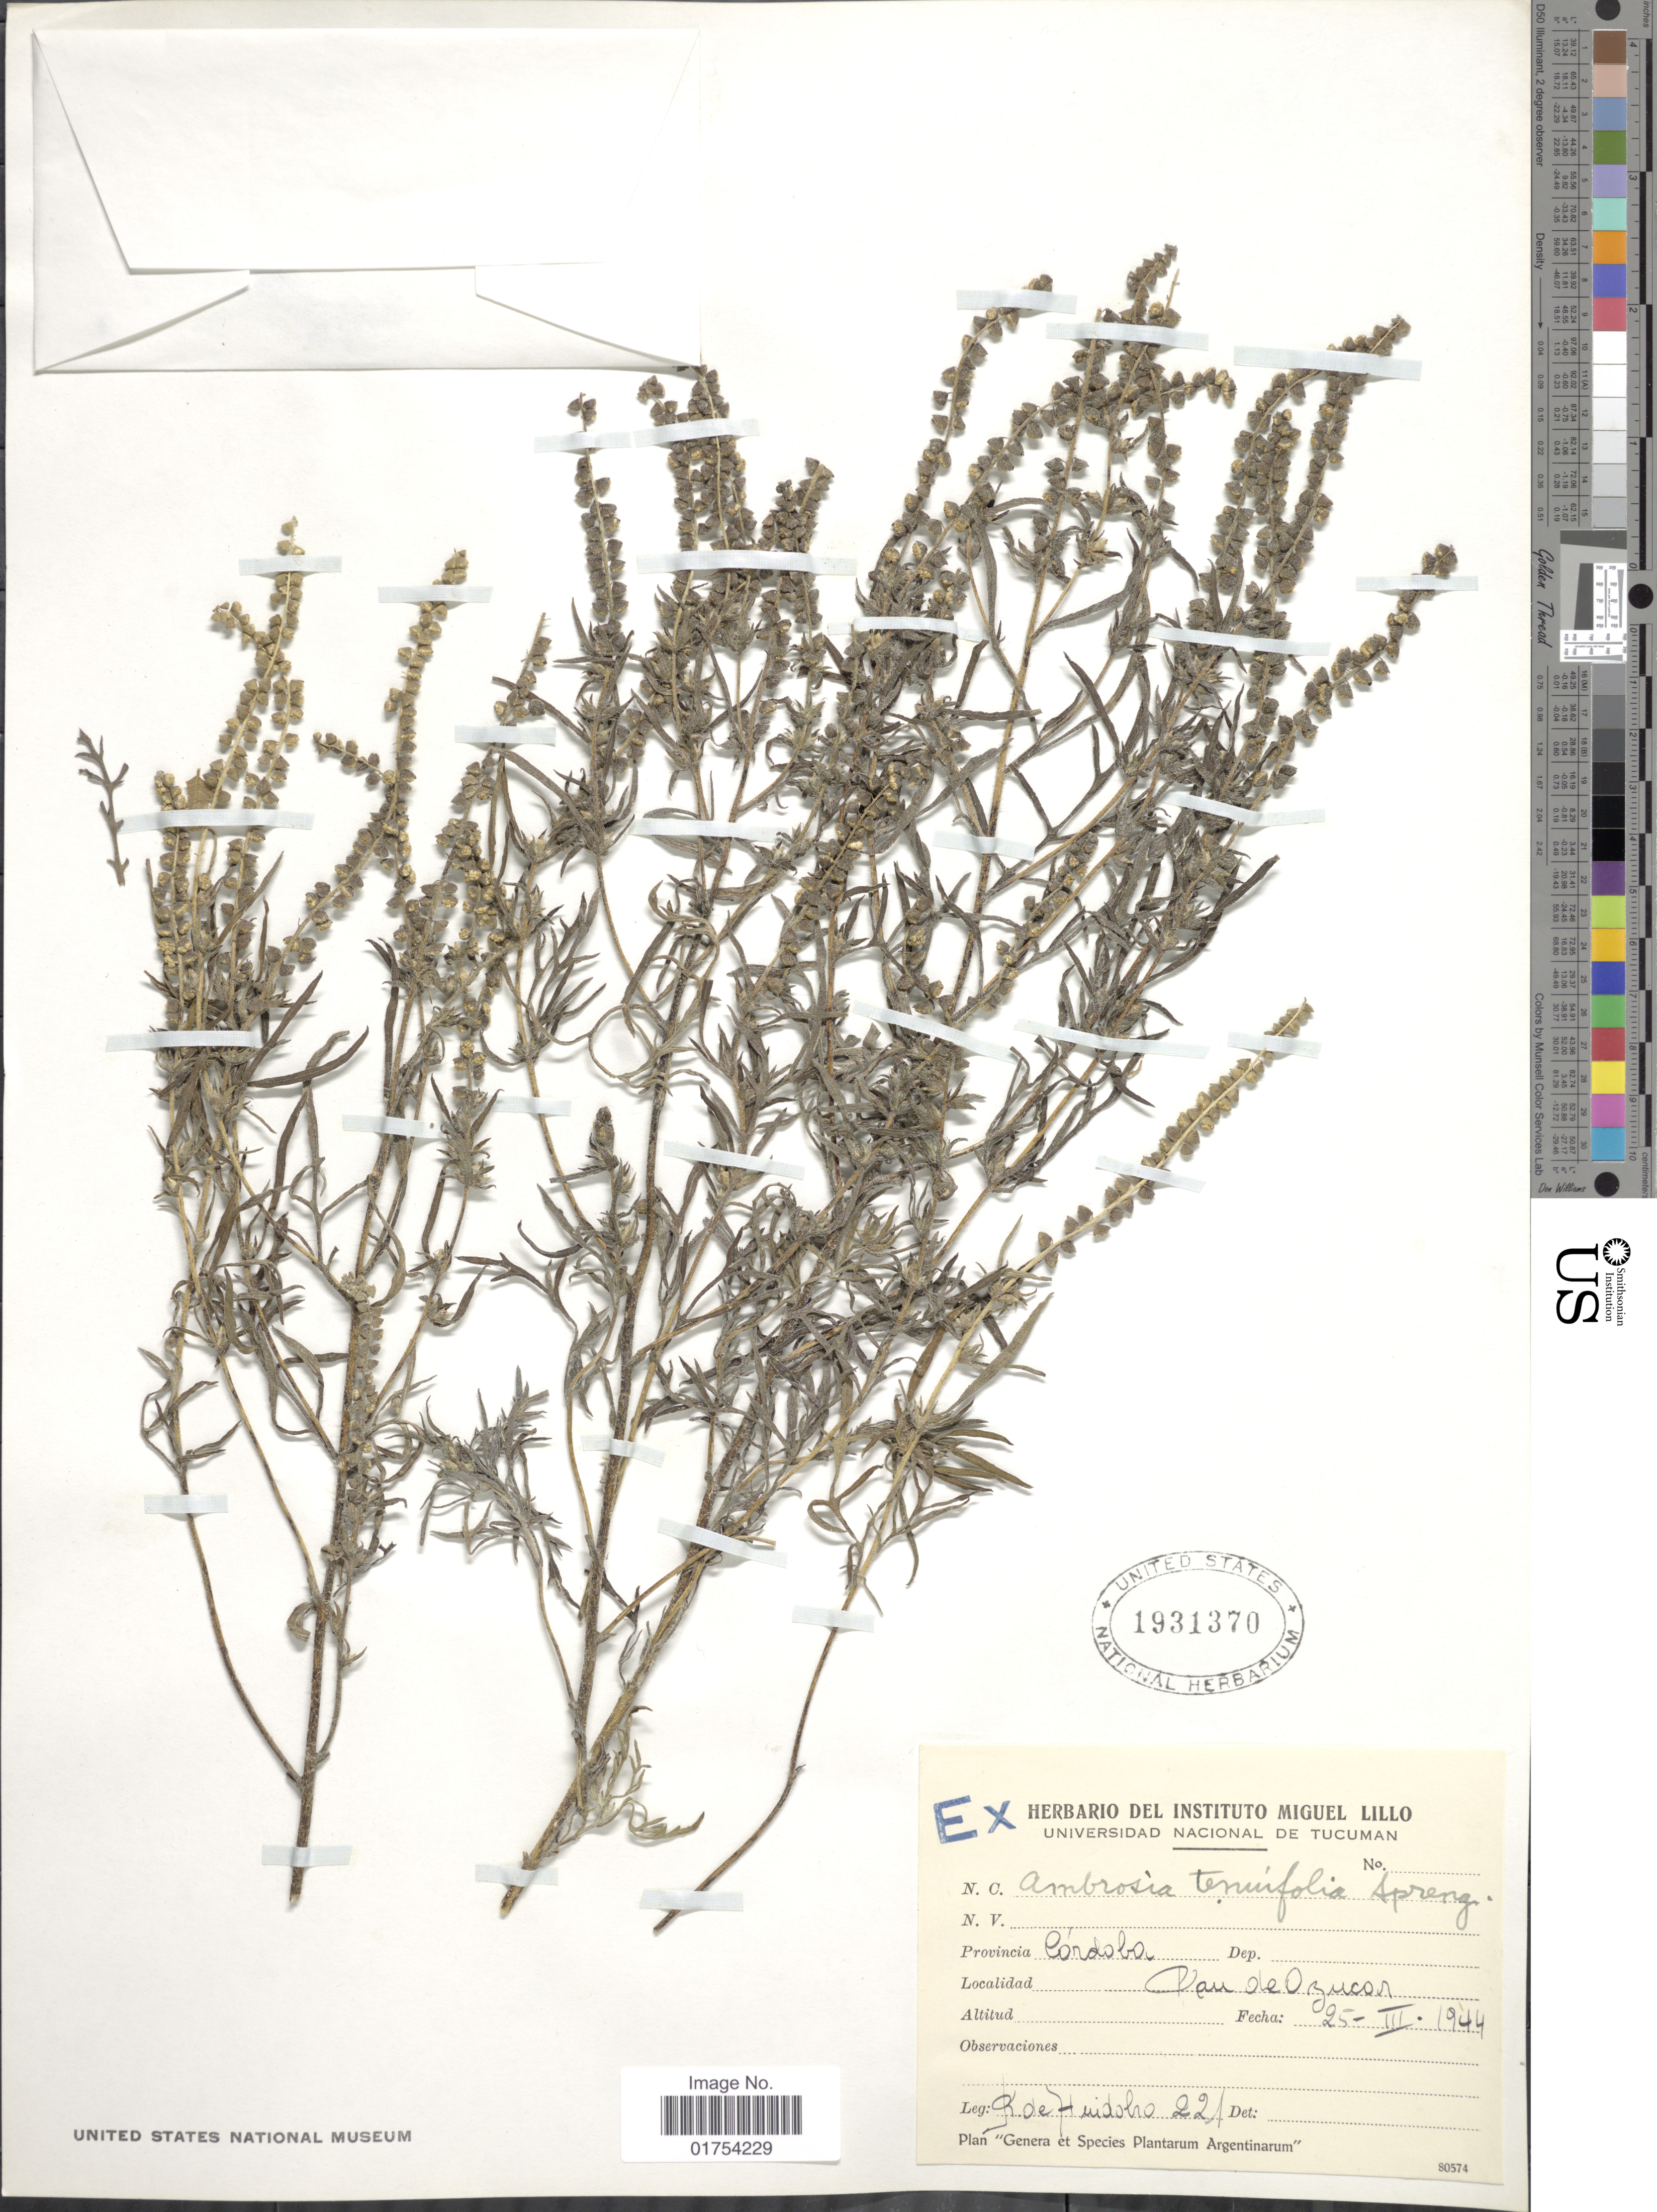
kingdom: Plantae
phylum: Tracheophyta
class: Magnoliopsida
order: Asterales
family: Asteraceae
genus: Ambrosia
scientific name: Ambrosia tenuifolia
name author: Spreng.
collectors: M. Ruiz Huidobro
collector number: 221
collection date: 1944-03-25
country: Argentina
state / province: Cordoba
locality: Pan de Azucar.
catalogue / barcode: US 1931370